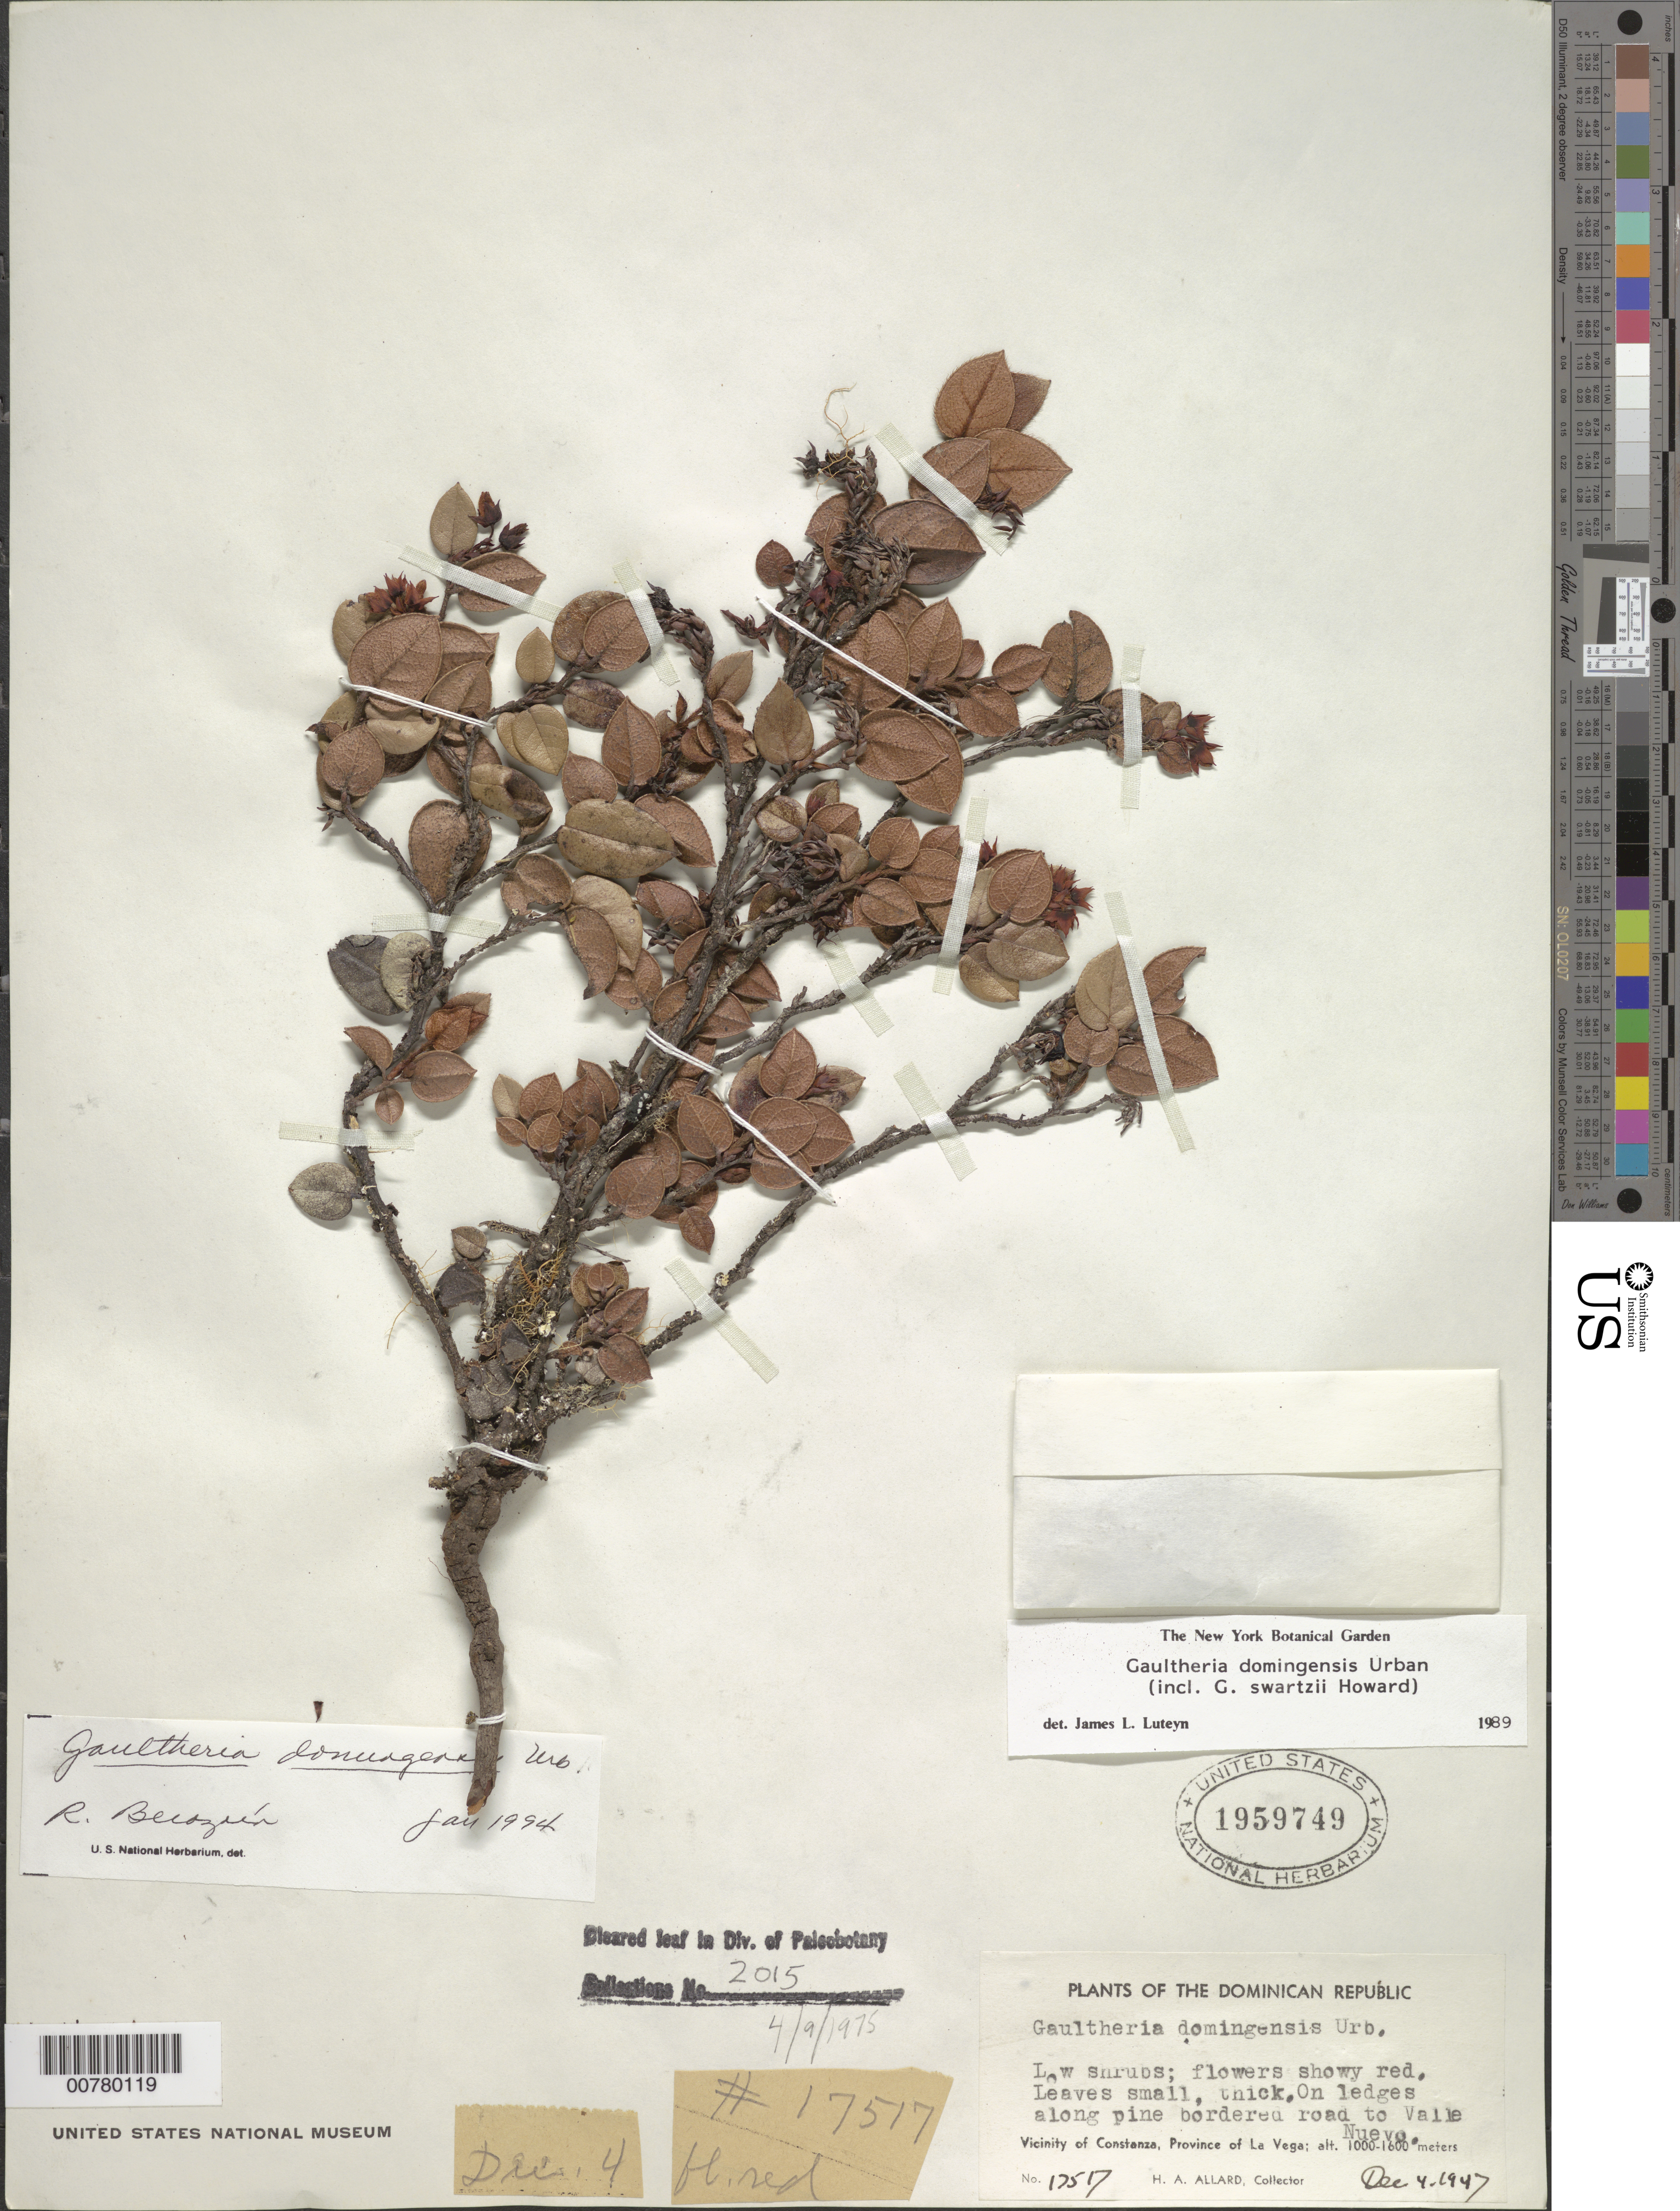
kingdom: Plantae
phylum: Tracheophyta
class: Magnoliopsida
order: Ericales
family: Ericaceae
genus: Gaultheria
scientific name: Gaultheria domingensis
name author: Urb.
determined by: Berozain, R.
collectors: H. A. Allard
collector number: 17517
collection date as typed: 04 Dec 1947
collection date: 1947-12-04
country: Dominican Republic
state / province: La Vega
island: Hispaniola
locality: Vicinity of Constanza, road to Valle Nuevo.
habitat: Thicket on edges along pine bordered road.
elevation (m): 1000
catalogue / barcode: US 1959749